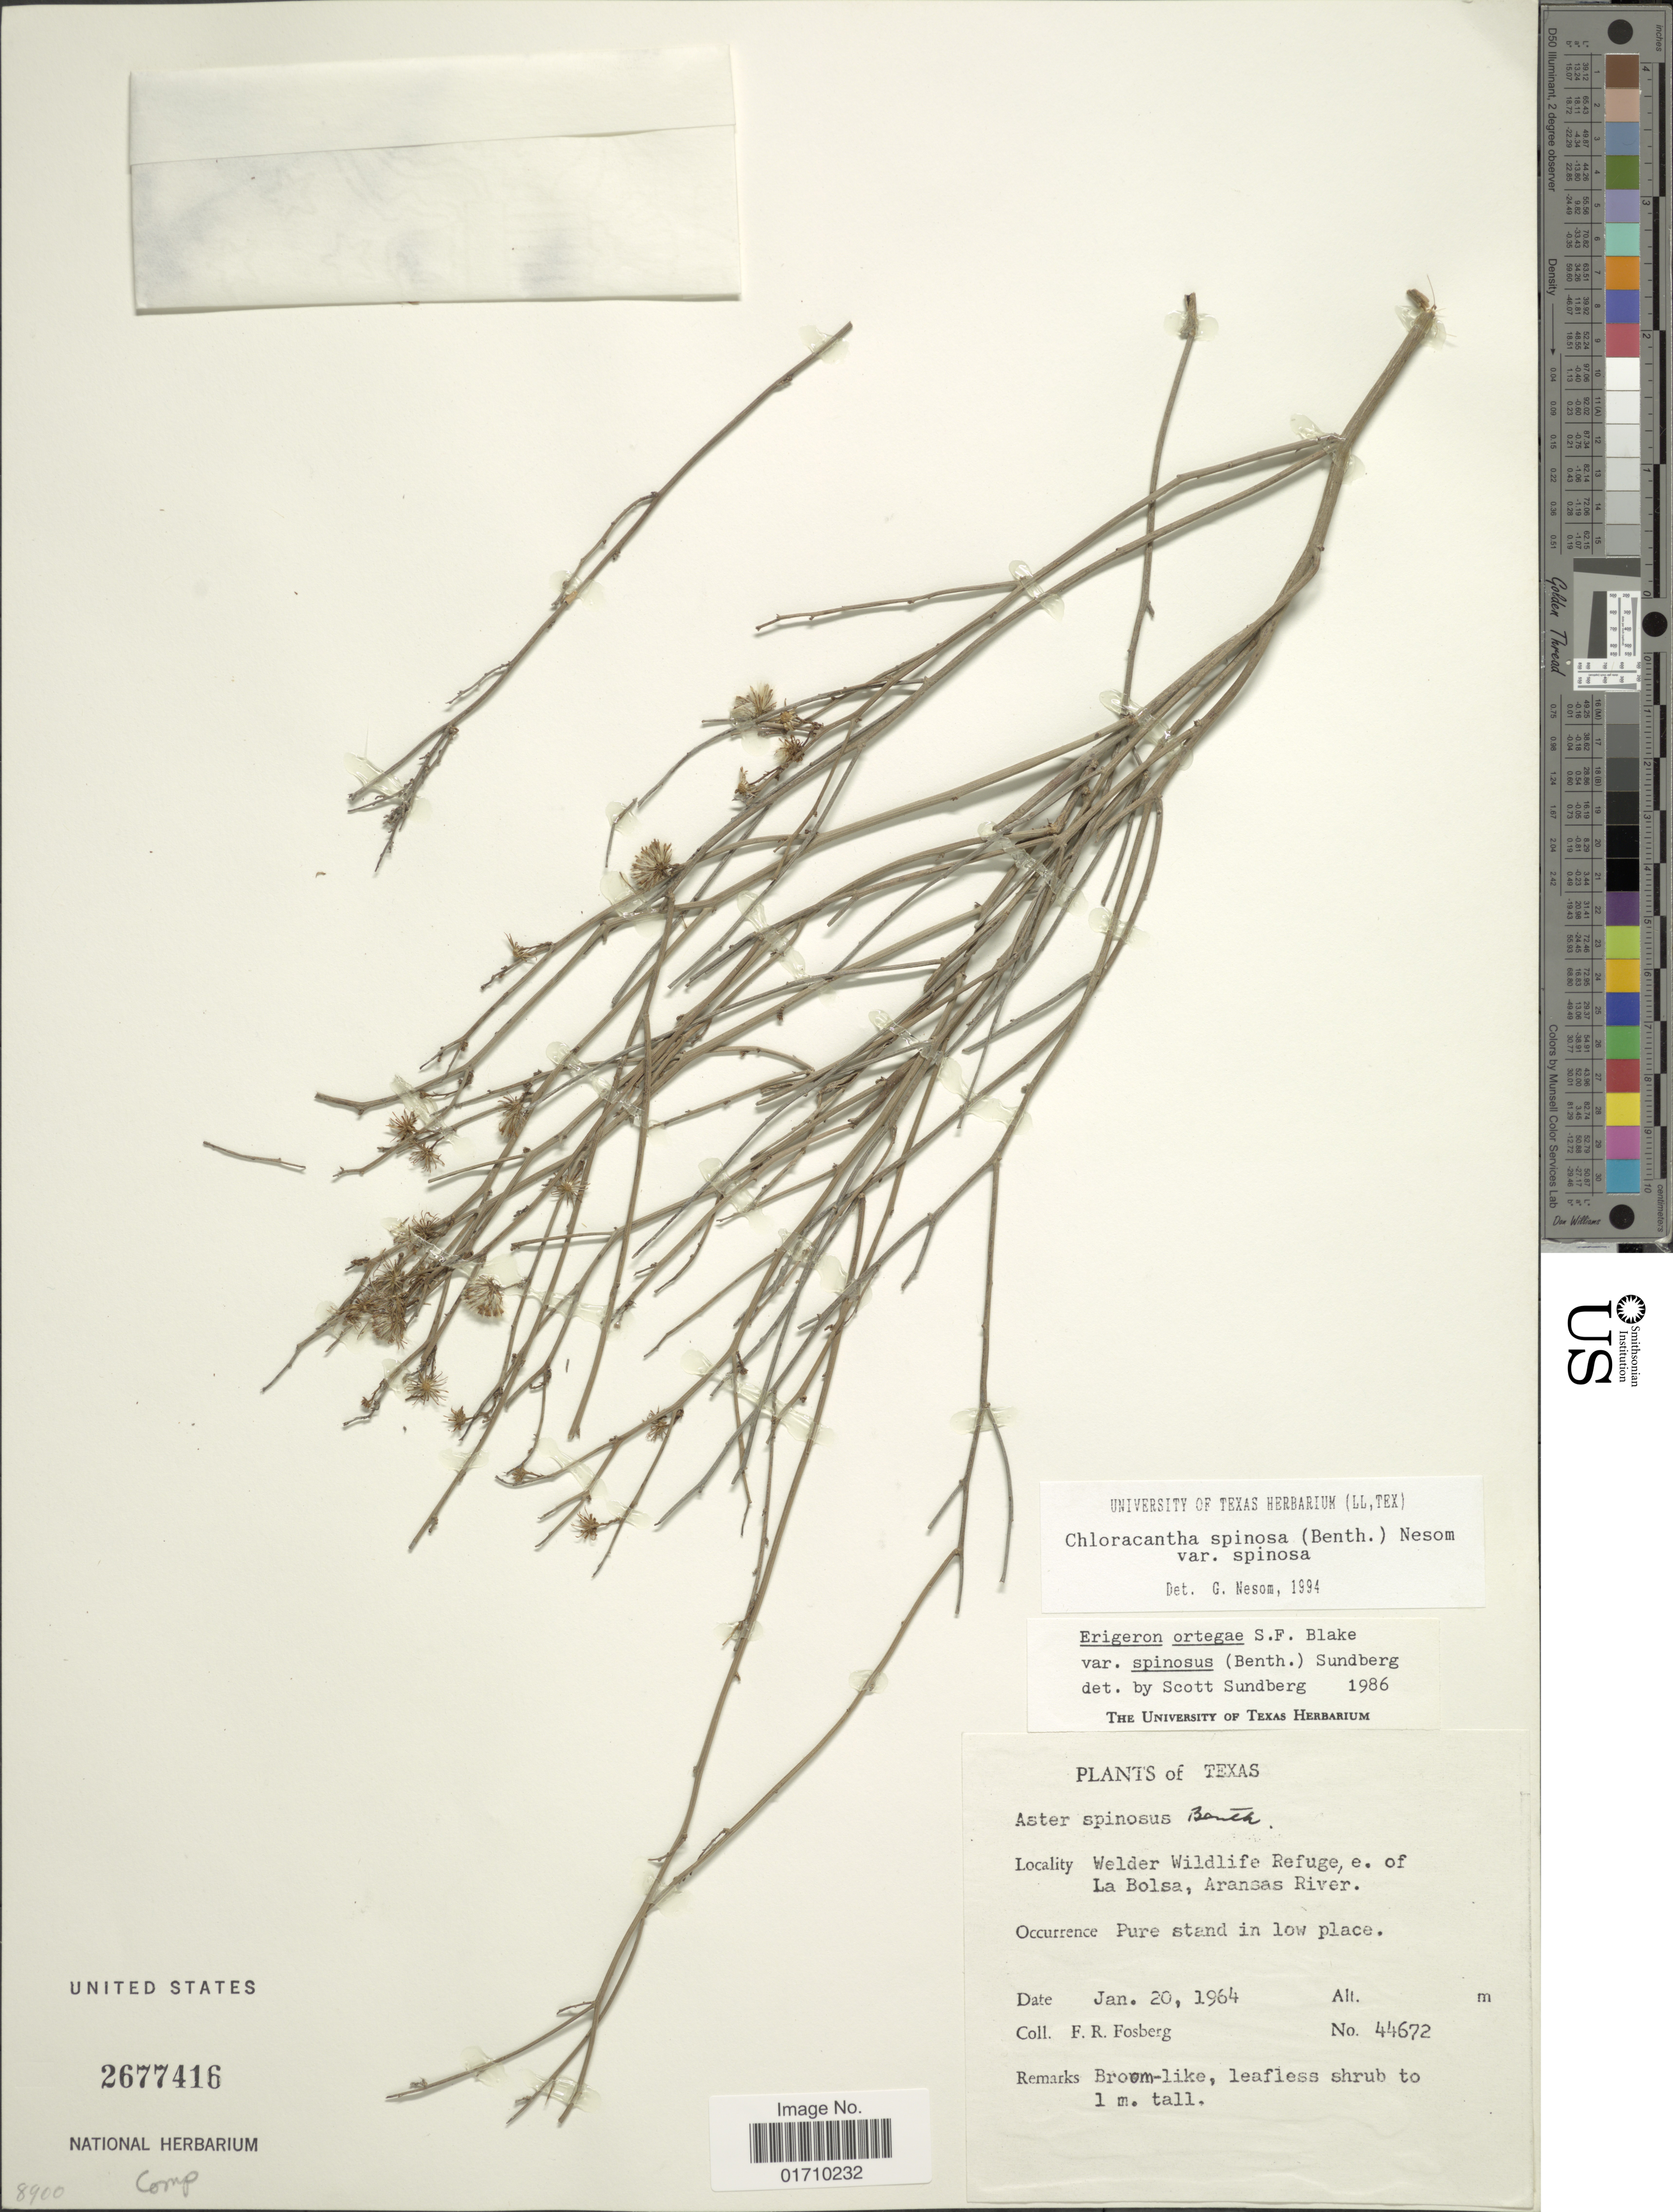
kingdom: Plantae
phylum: Tracheophyta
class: Magnoliopsida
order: Asterales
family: Asteraceae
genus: Chloracantha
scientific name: Chloracantha spinosa var. spinosa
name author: (Benth.) G.L. Nesom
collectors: F. R. Fosberg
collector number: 44672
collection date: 1964-01-20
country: United States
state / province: Texas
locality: Welder Wildlife Refuge, e. of La Bolsa, Aransas River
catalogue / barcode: US 2677416